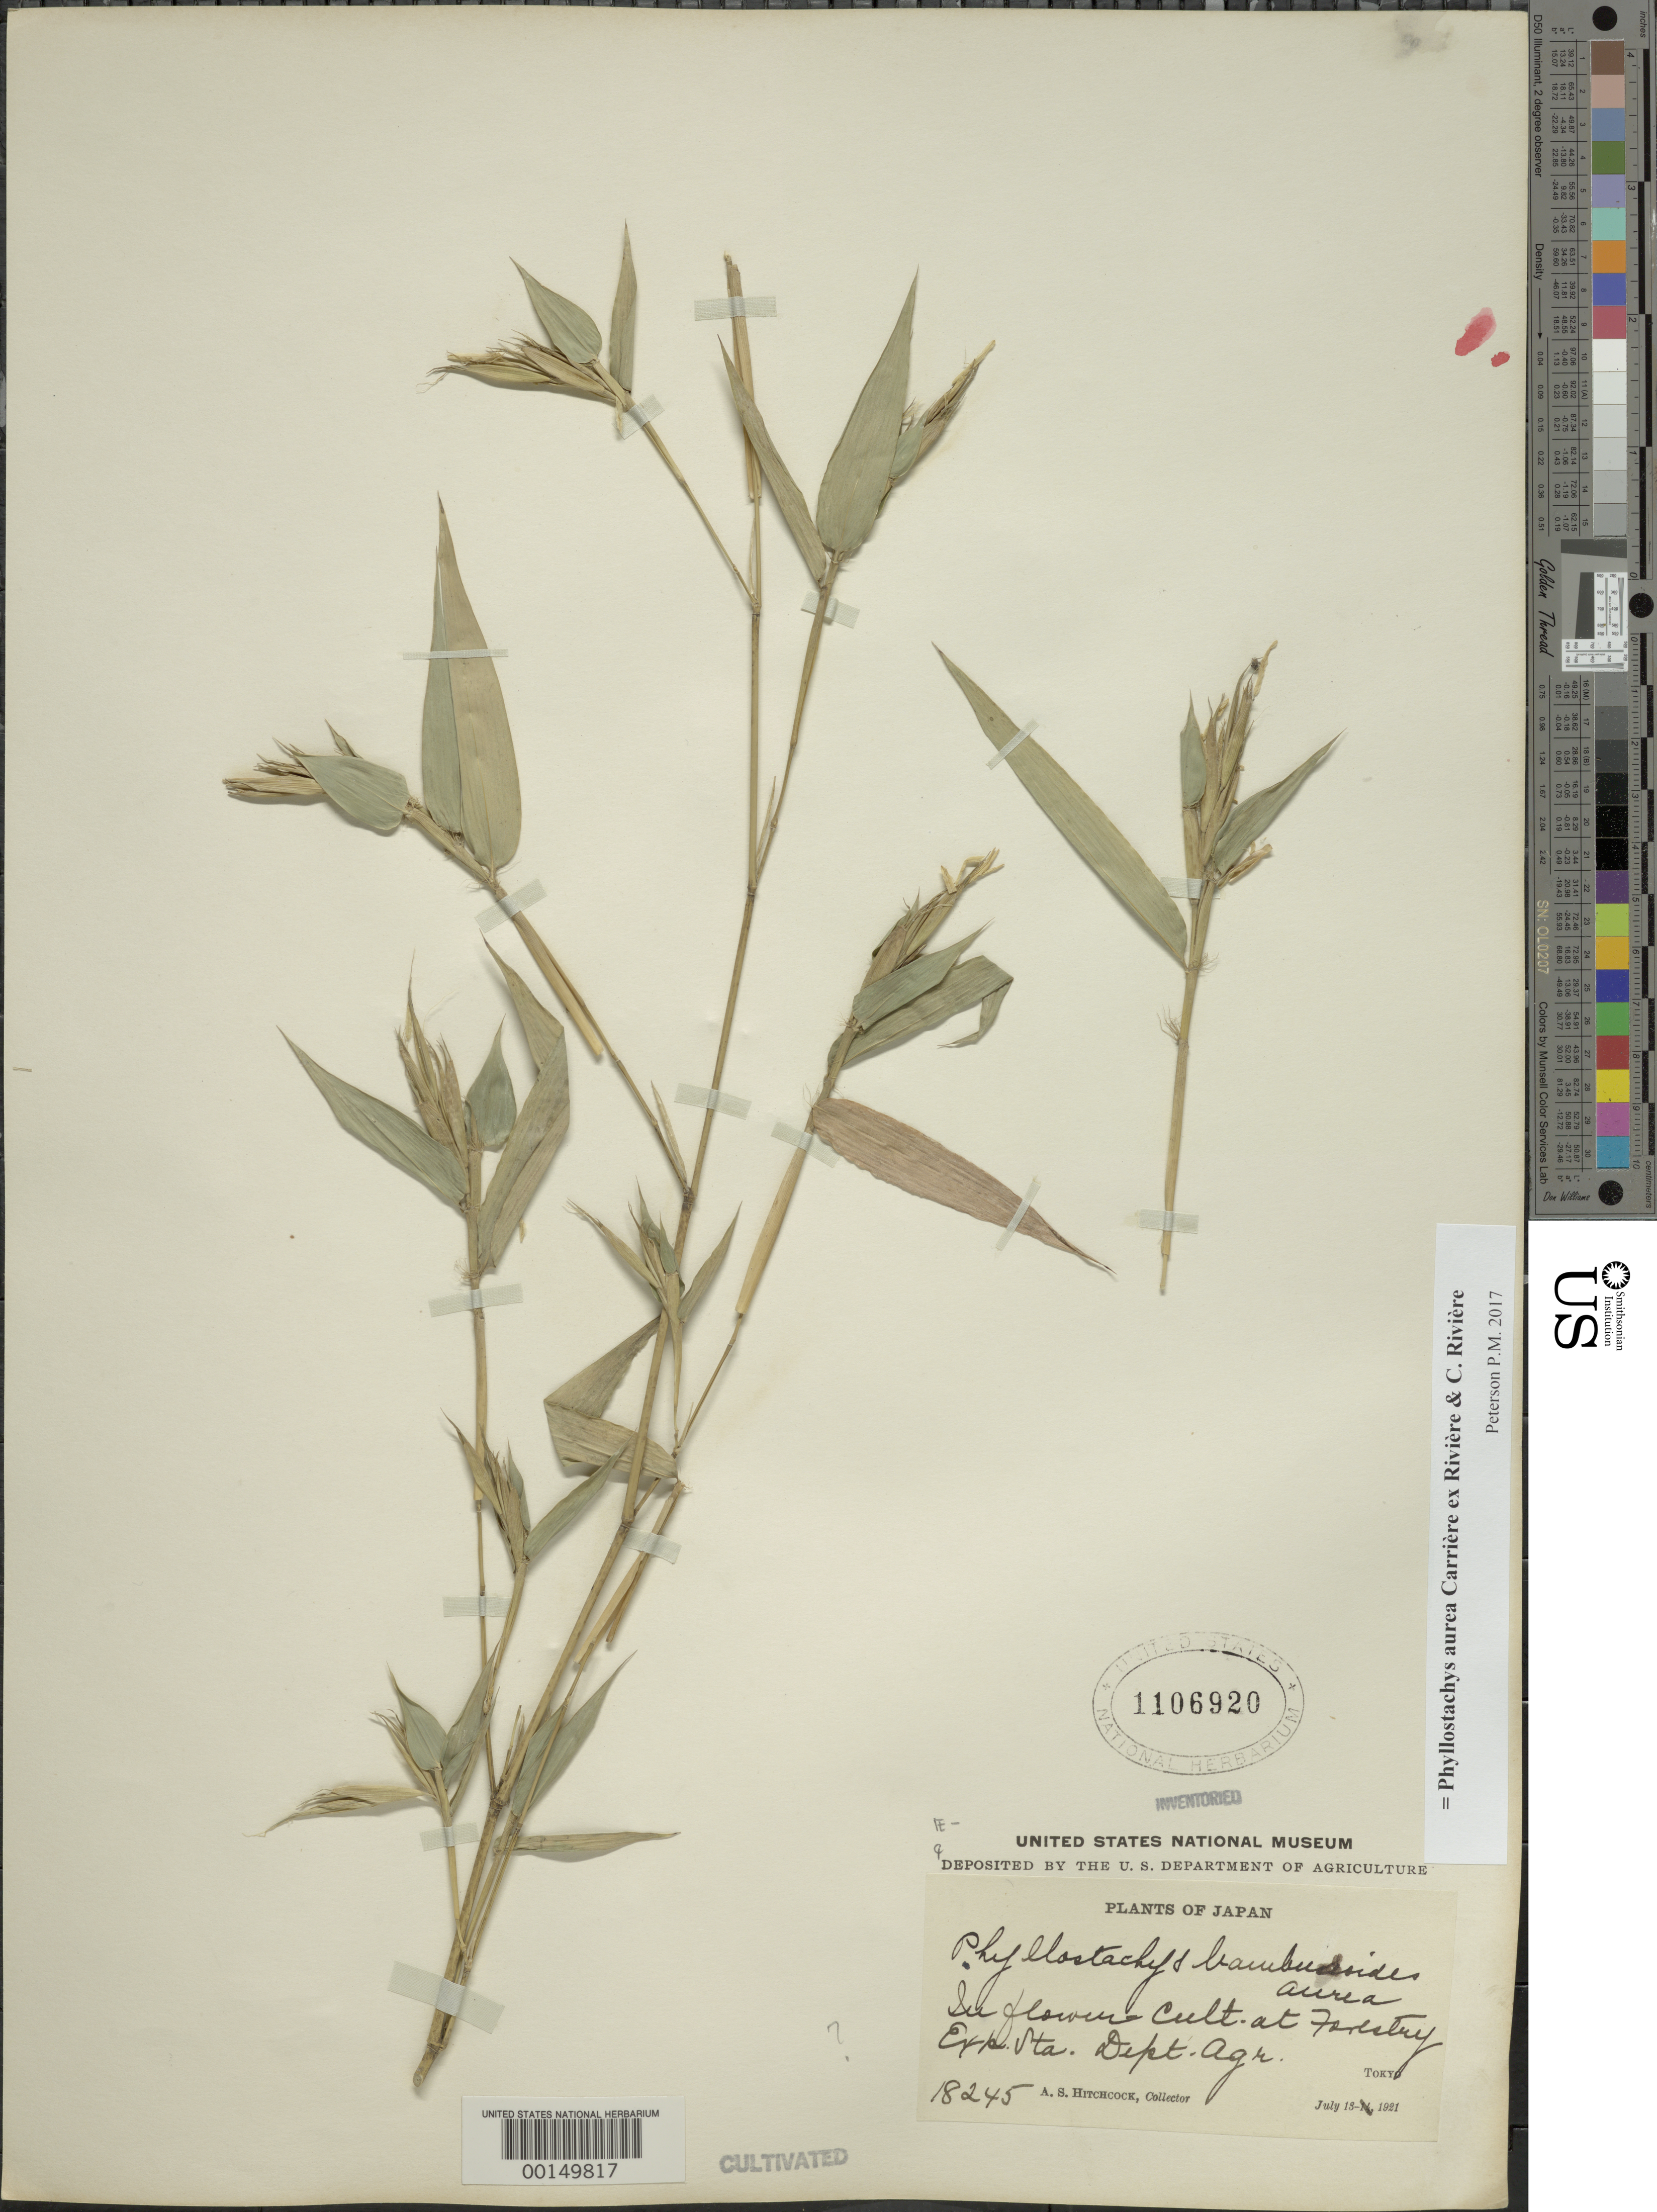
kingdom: Plantae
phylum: Tracheophyta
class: Liliopsida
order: Poales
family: Poaceae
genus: Phyllostachys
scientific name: Phyllostachys aurea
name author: Rivière & C. Rivière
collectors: A. S. Hitchcock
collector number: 18245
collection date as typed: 13 Jul 1921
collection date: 1921-07-13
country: Japan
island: Honshu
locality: Tokyo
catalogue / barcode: US 1106920